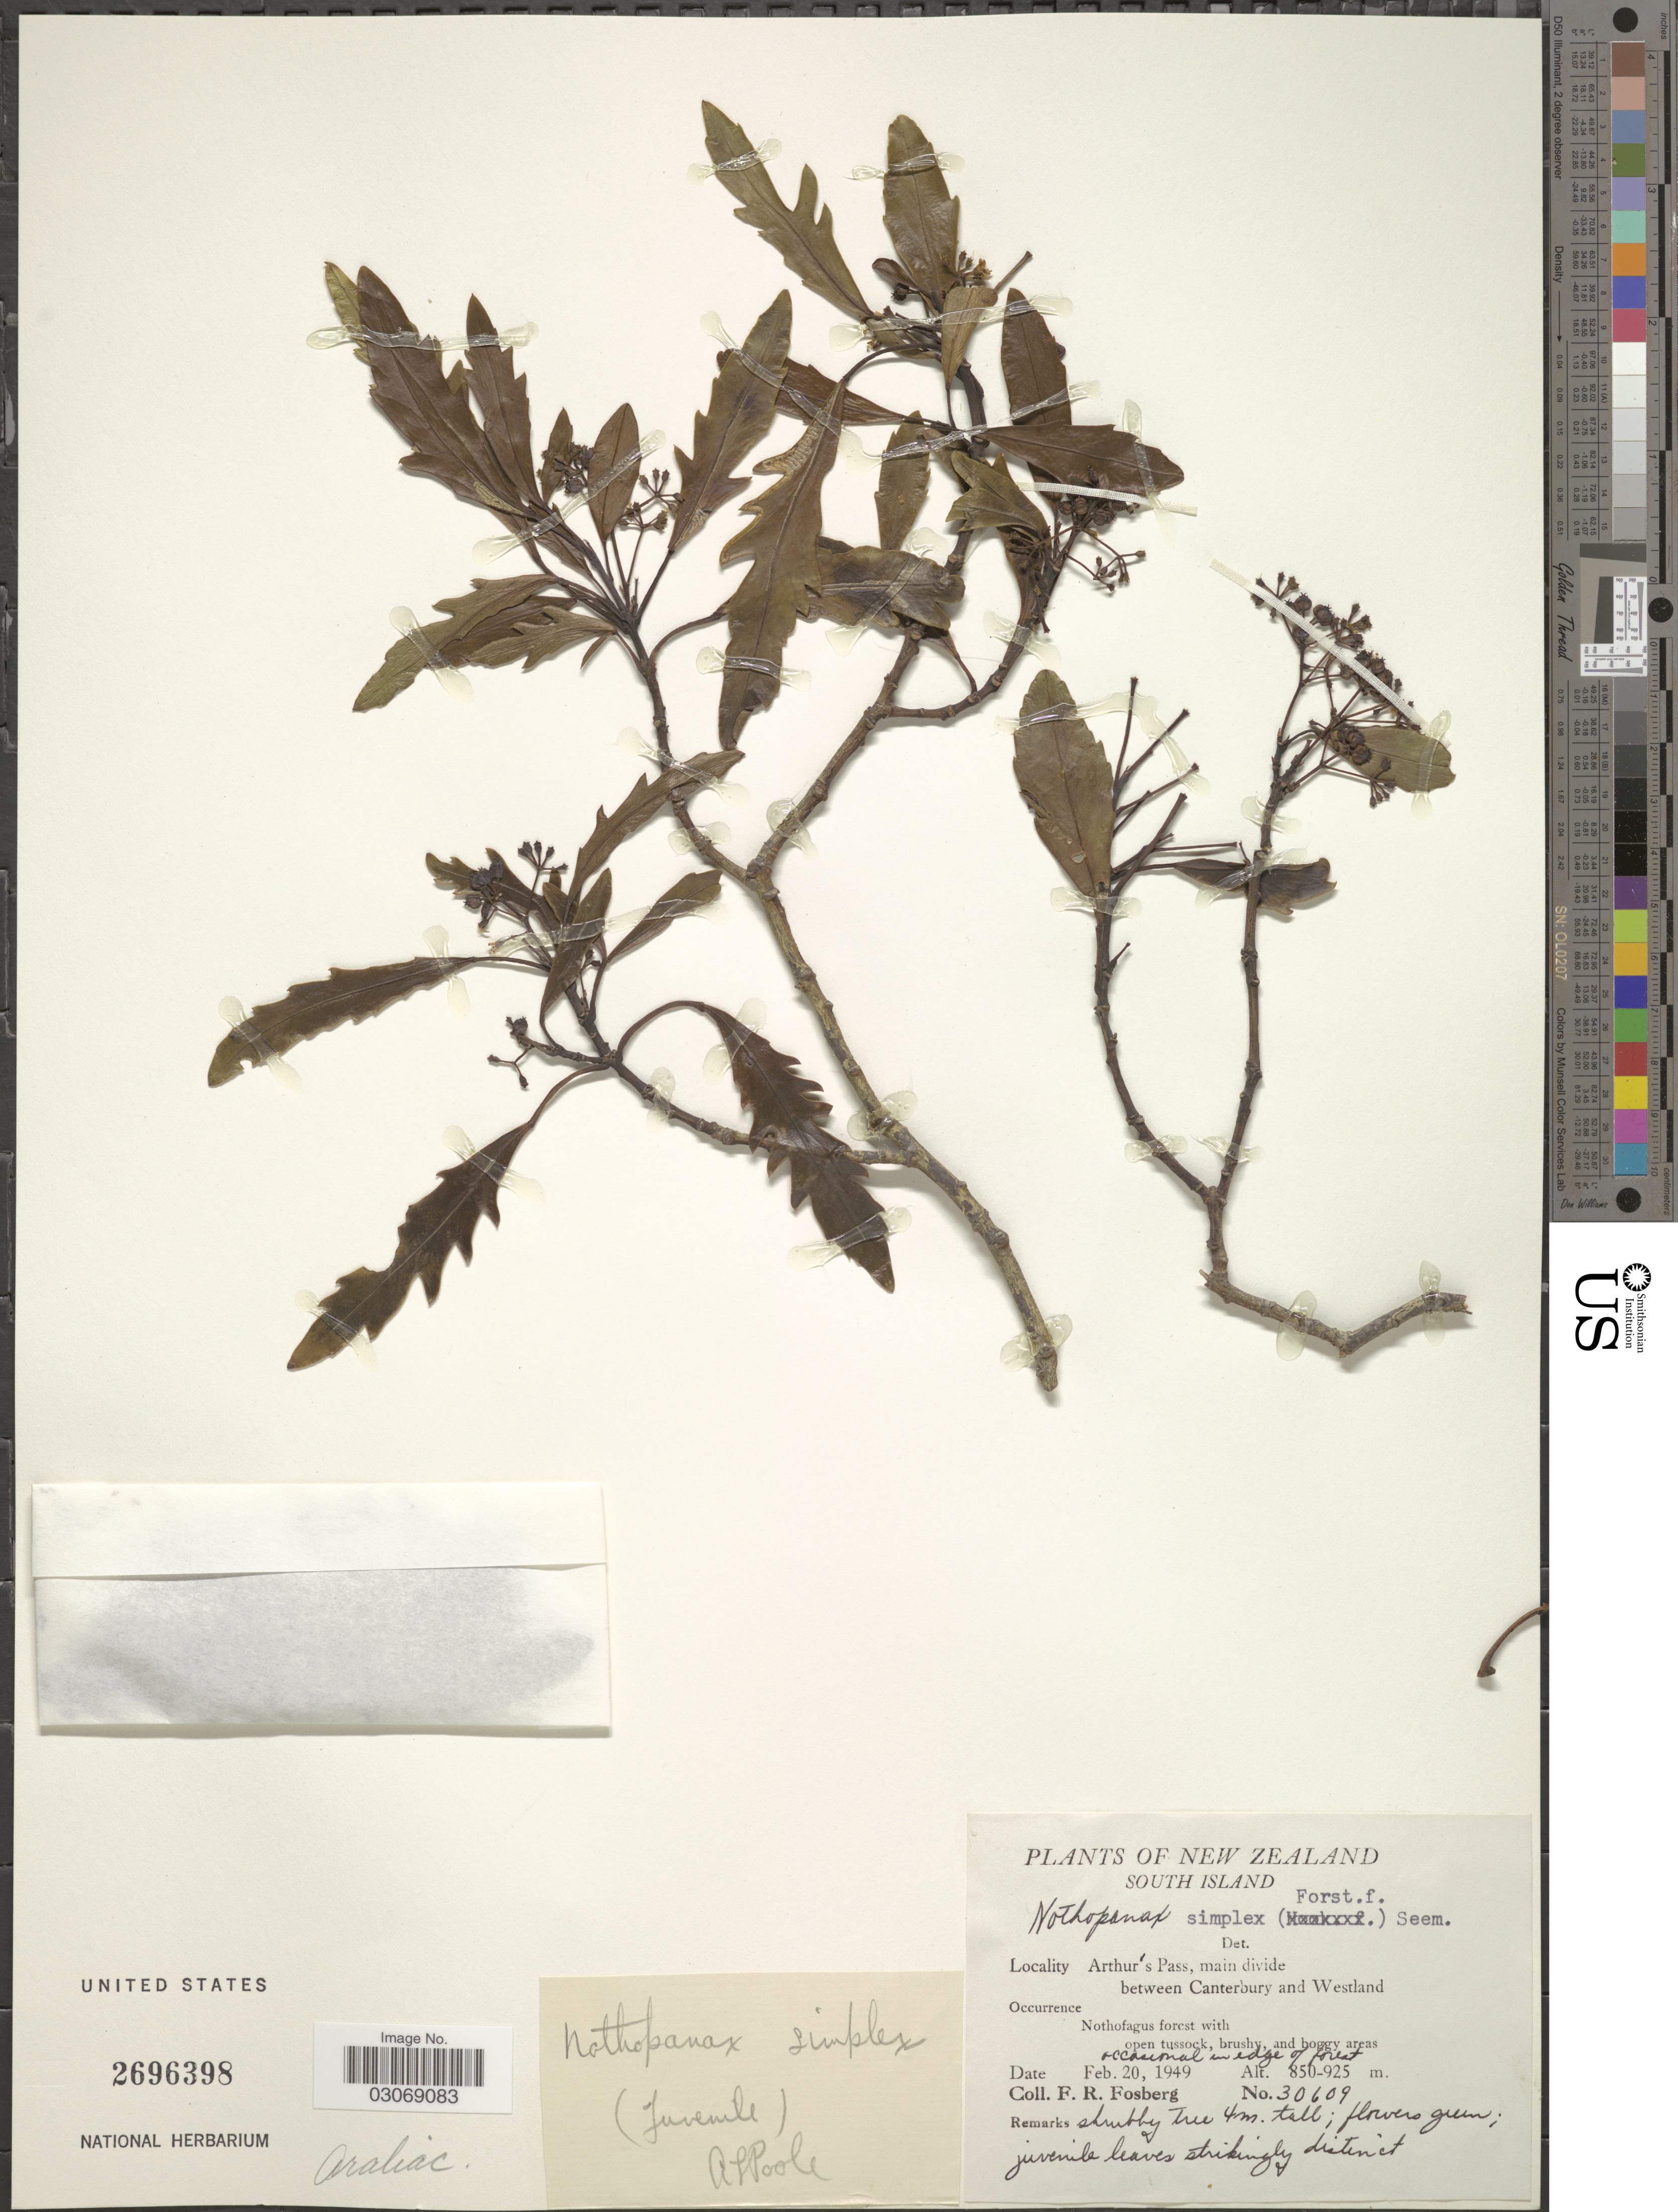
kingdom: Plantae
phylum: Tracheophyta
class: Magnoliopsida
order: Apiales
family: Araliaceae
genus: Nothopanax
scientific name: Nothopanax simplex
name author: (G. Forst.) Seem.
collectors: F. R. Fosberg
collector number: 30609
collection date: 1949-02-20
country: New Zealand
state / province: Canterbury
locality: South Island, Arthur's Pass, main divide between Canterbury and Westland.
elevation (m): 850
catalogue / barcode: US 2696398